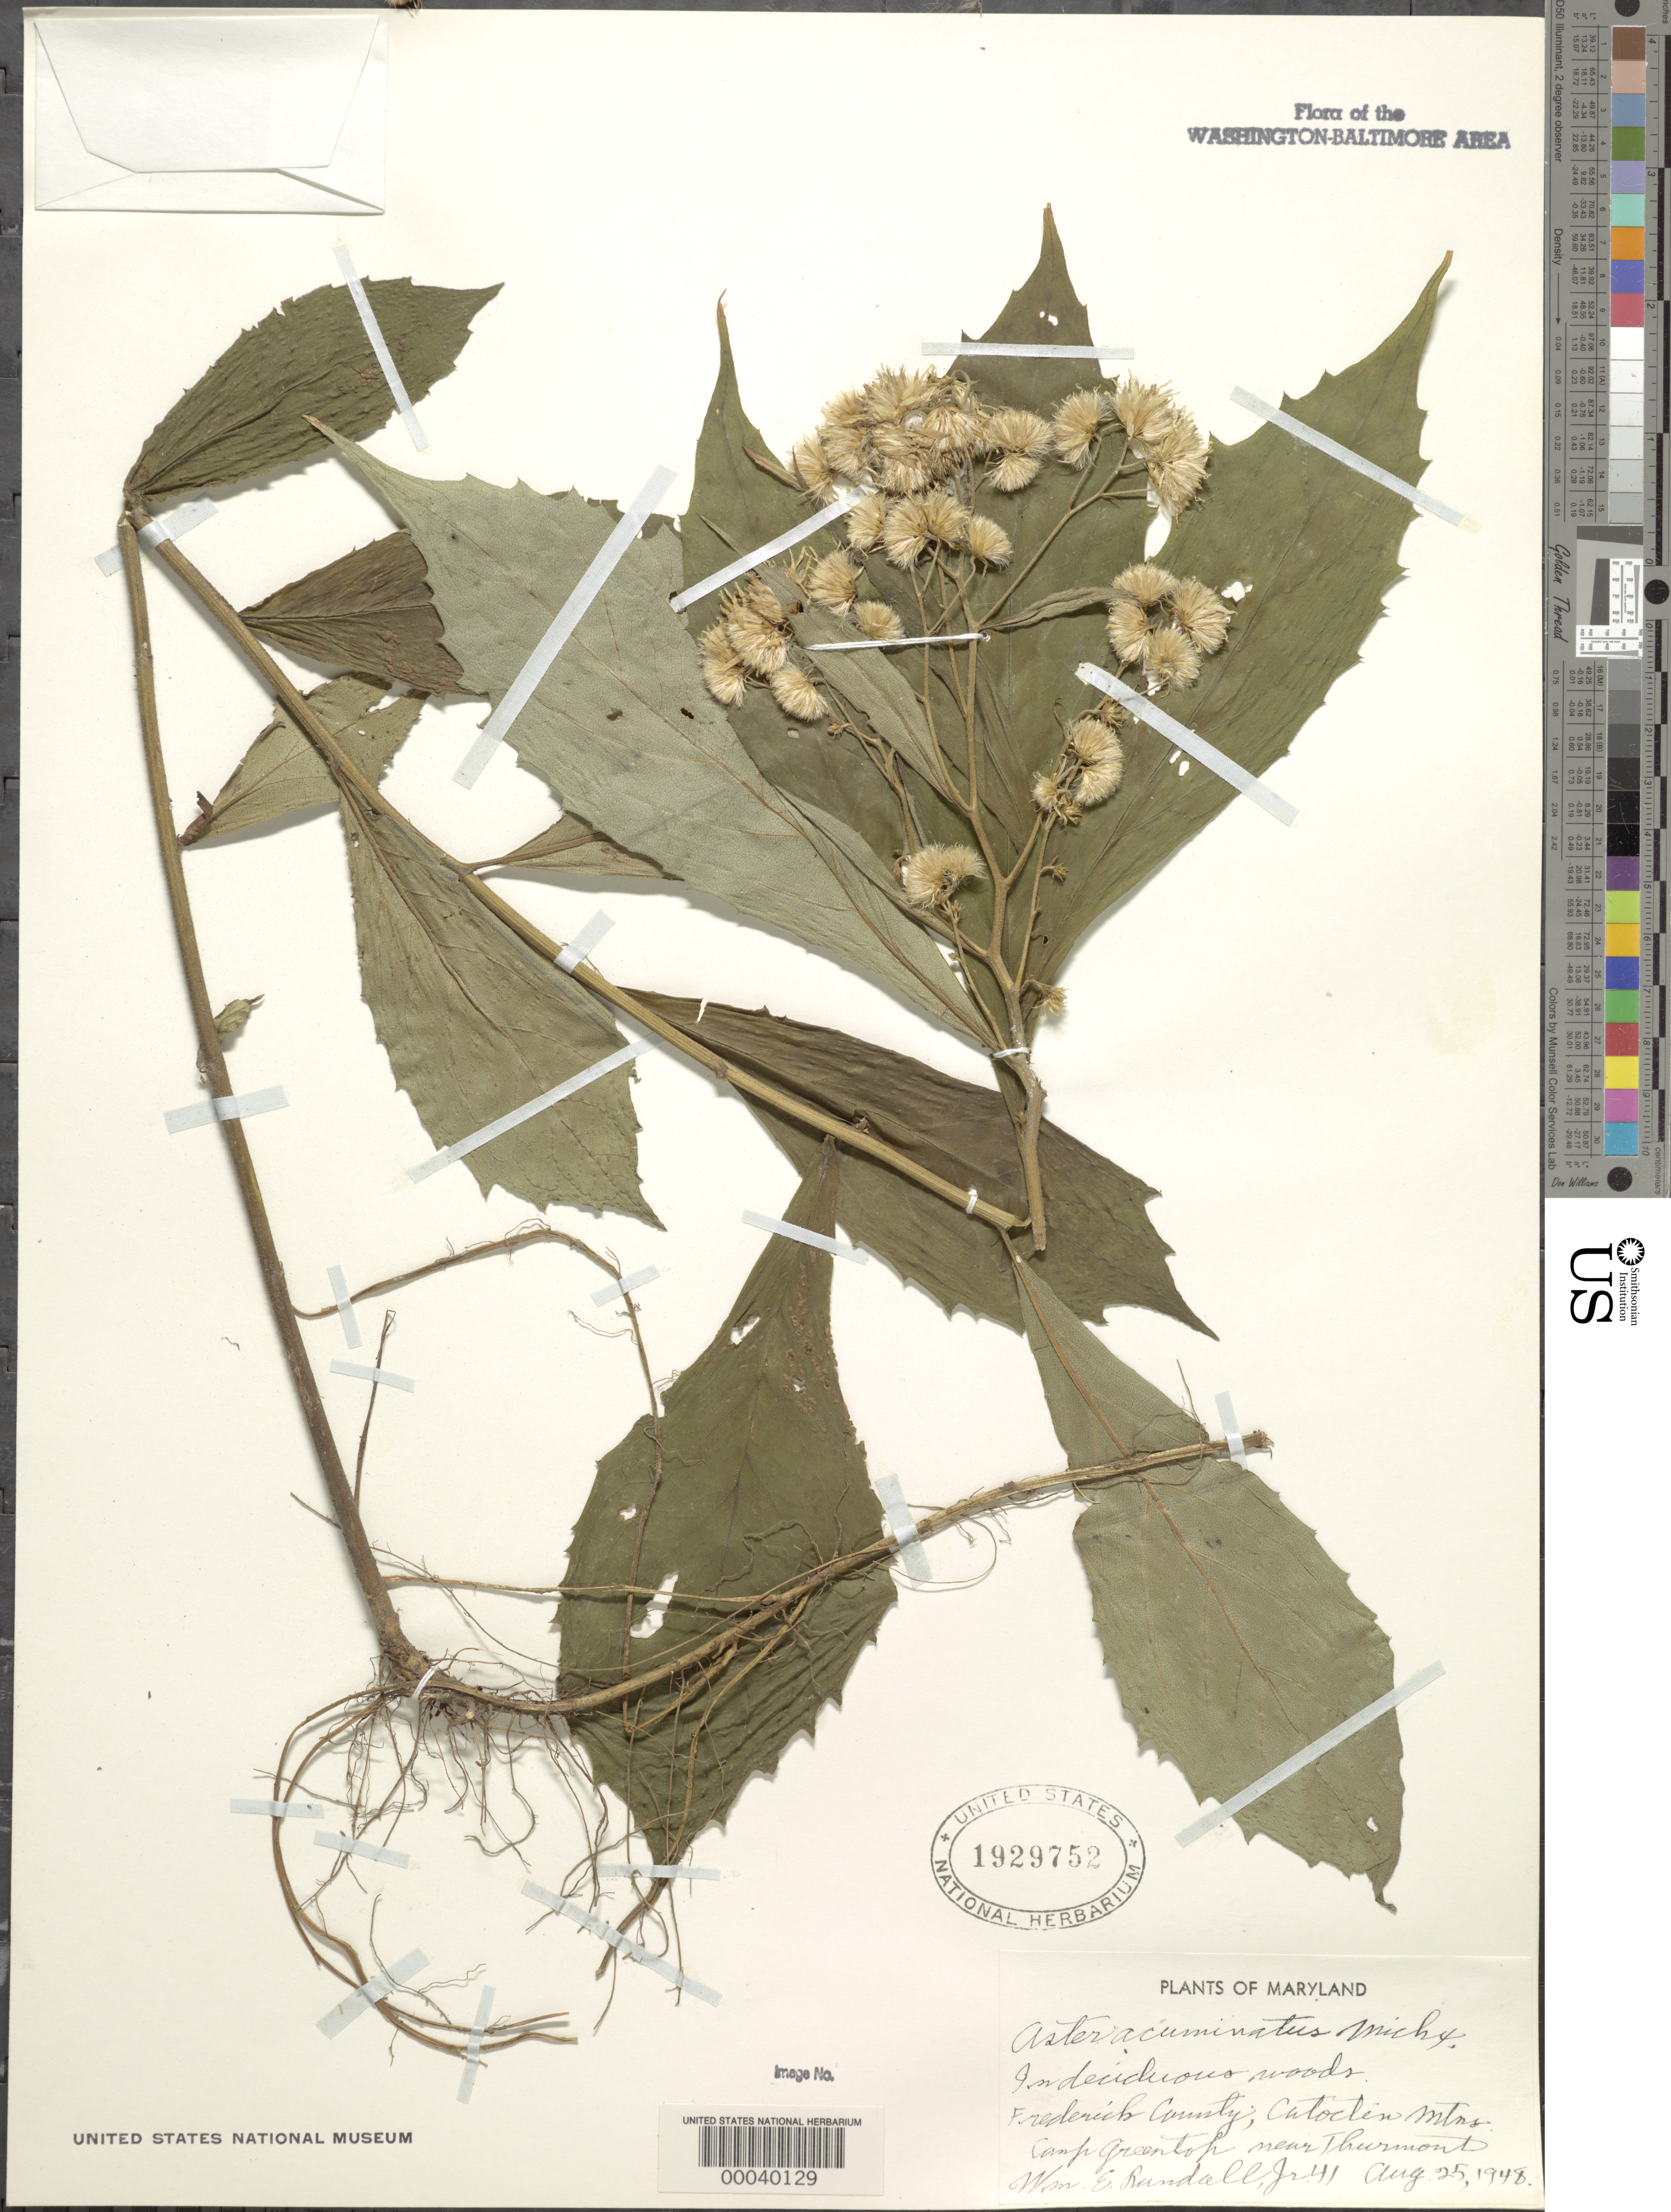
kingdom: Plantae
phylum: Tracheophyta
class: Magnoliopsida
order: Asterales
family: Asteraceae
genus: Aster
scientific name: Aster acuminatus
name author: Michx.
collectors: W. Randall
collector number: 41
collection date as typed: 25 Aug 1948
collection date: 1948-08-25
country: United States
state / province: Maryland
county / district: Frederick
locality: Catoctin Mountains Camp Greentop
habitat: Deciduous woods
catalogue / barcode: US 1929752